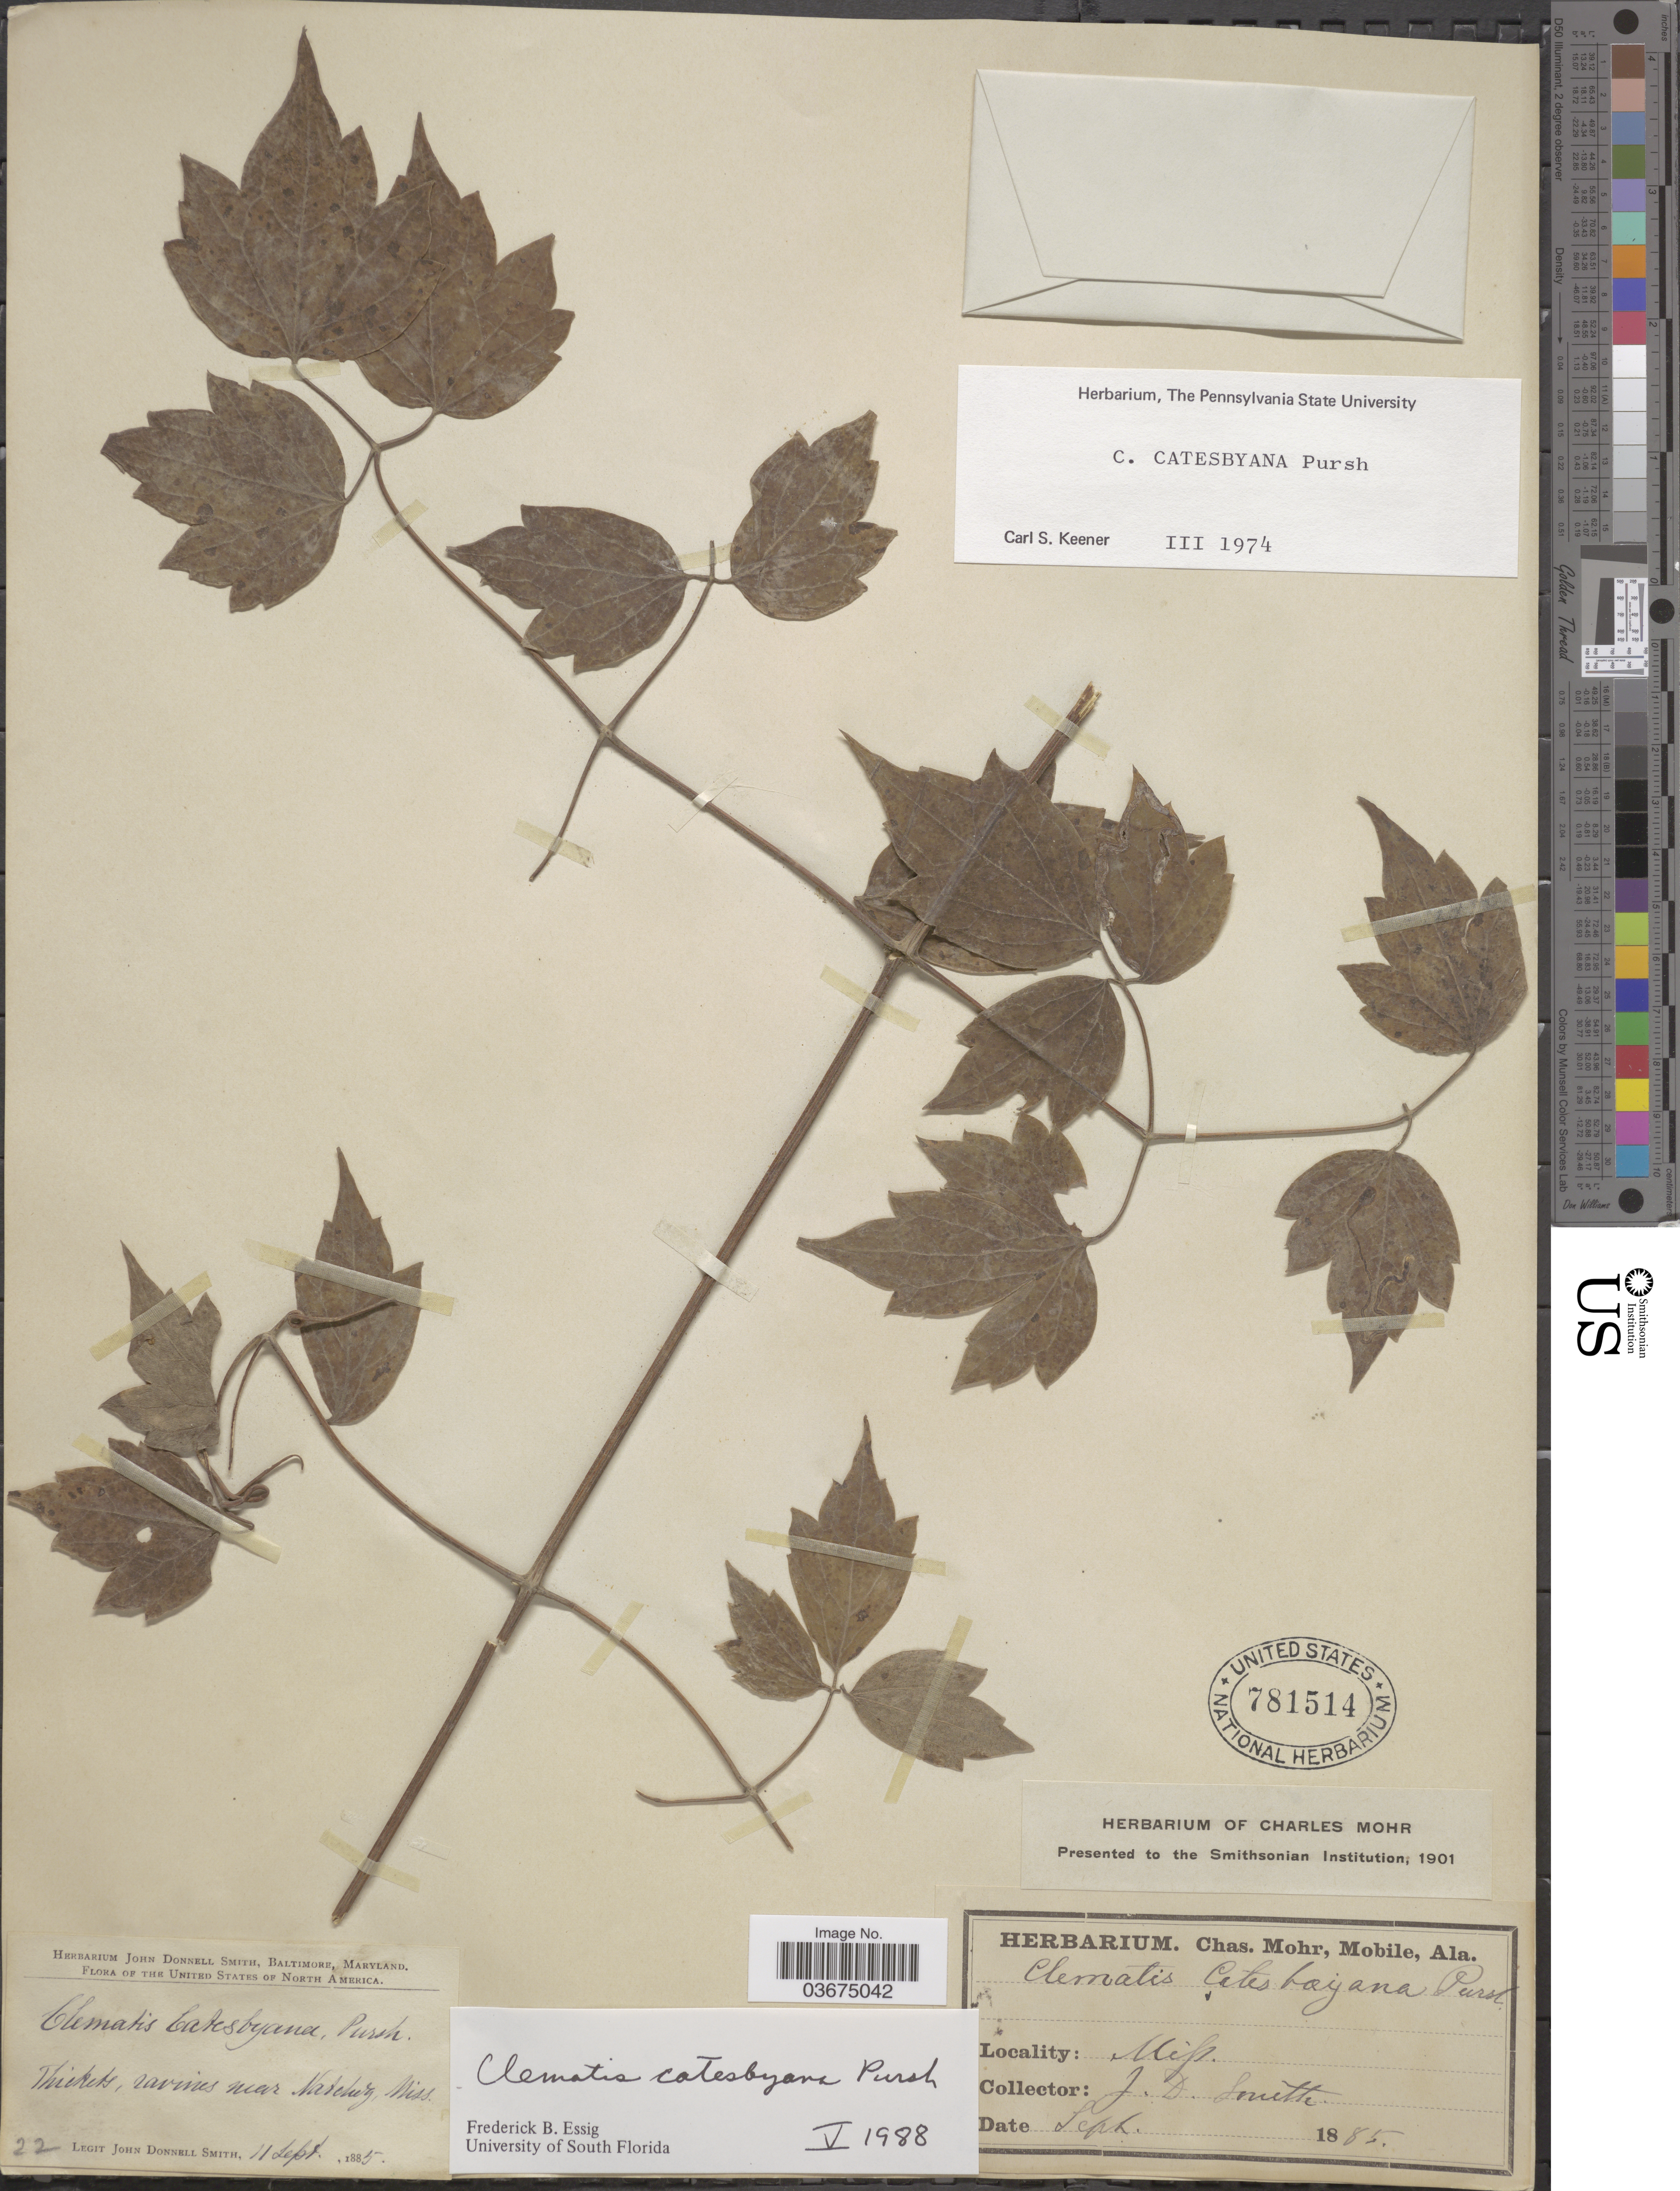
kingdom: Plantae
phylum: Tracheophyta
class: Magnoliopsida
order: Ranunculales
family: Ranunculaceae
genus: Clematis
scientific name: Clematis catesbyana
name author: Pursh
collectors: J. Donnell Smith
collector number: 22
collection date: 1885-09-11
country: United States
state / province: Mississippi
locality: Thickets, ravines near Natchez.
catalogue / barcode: US 781514